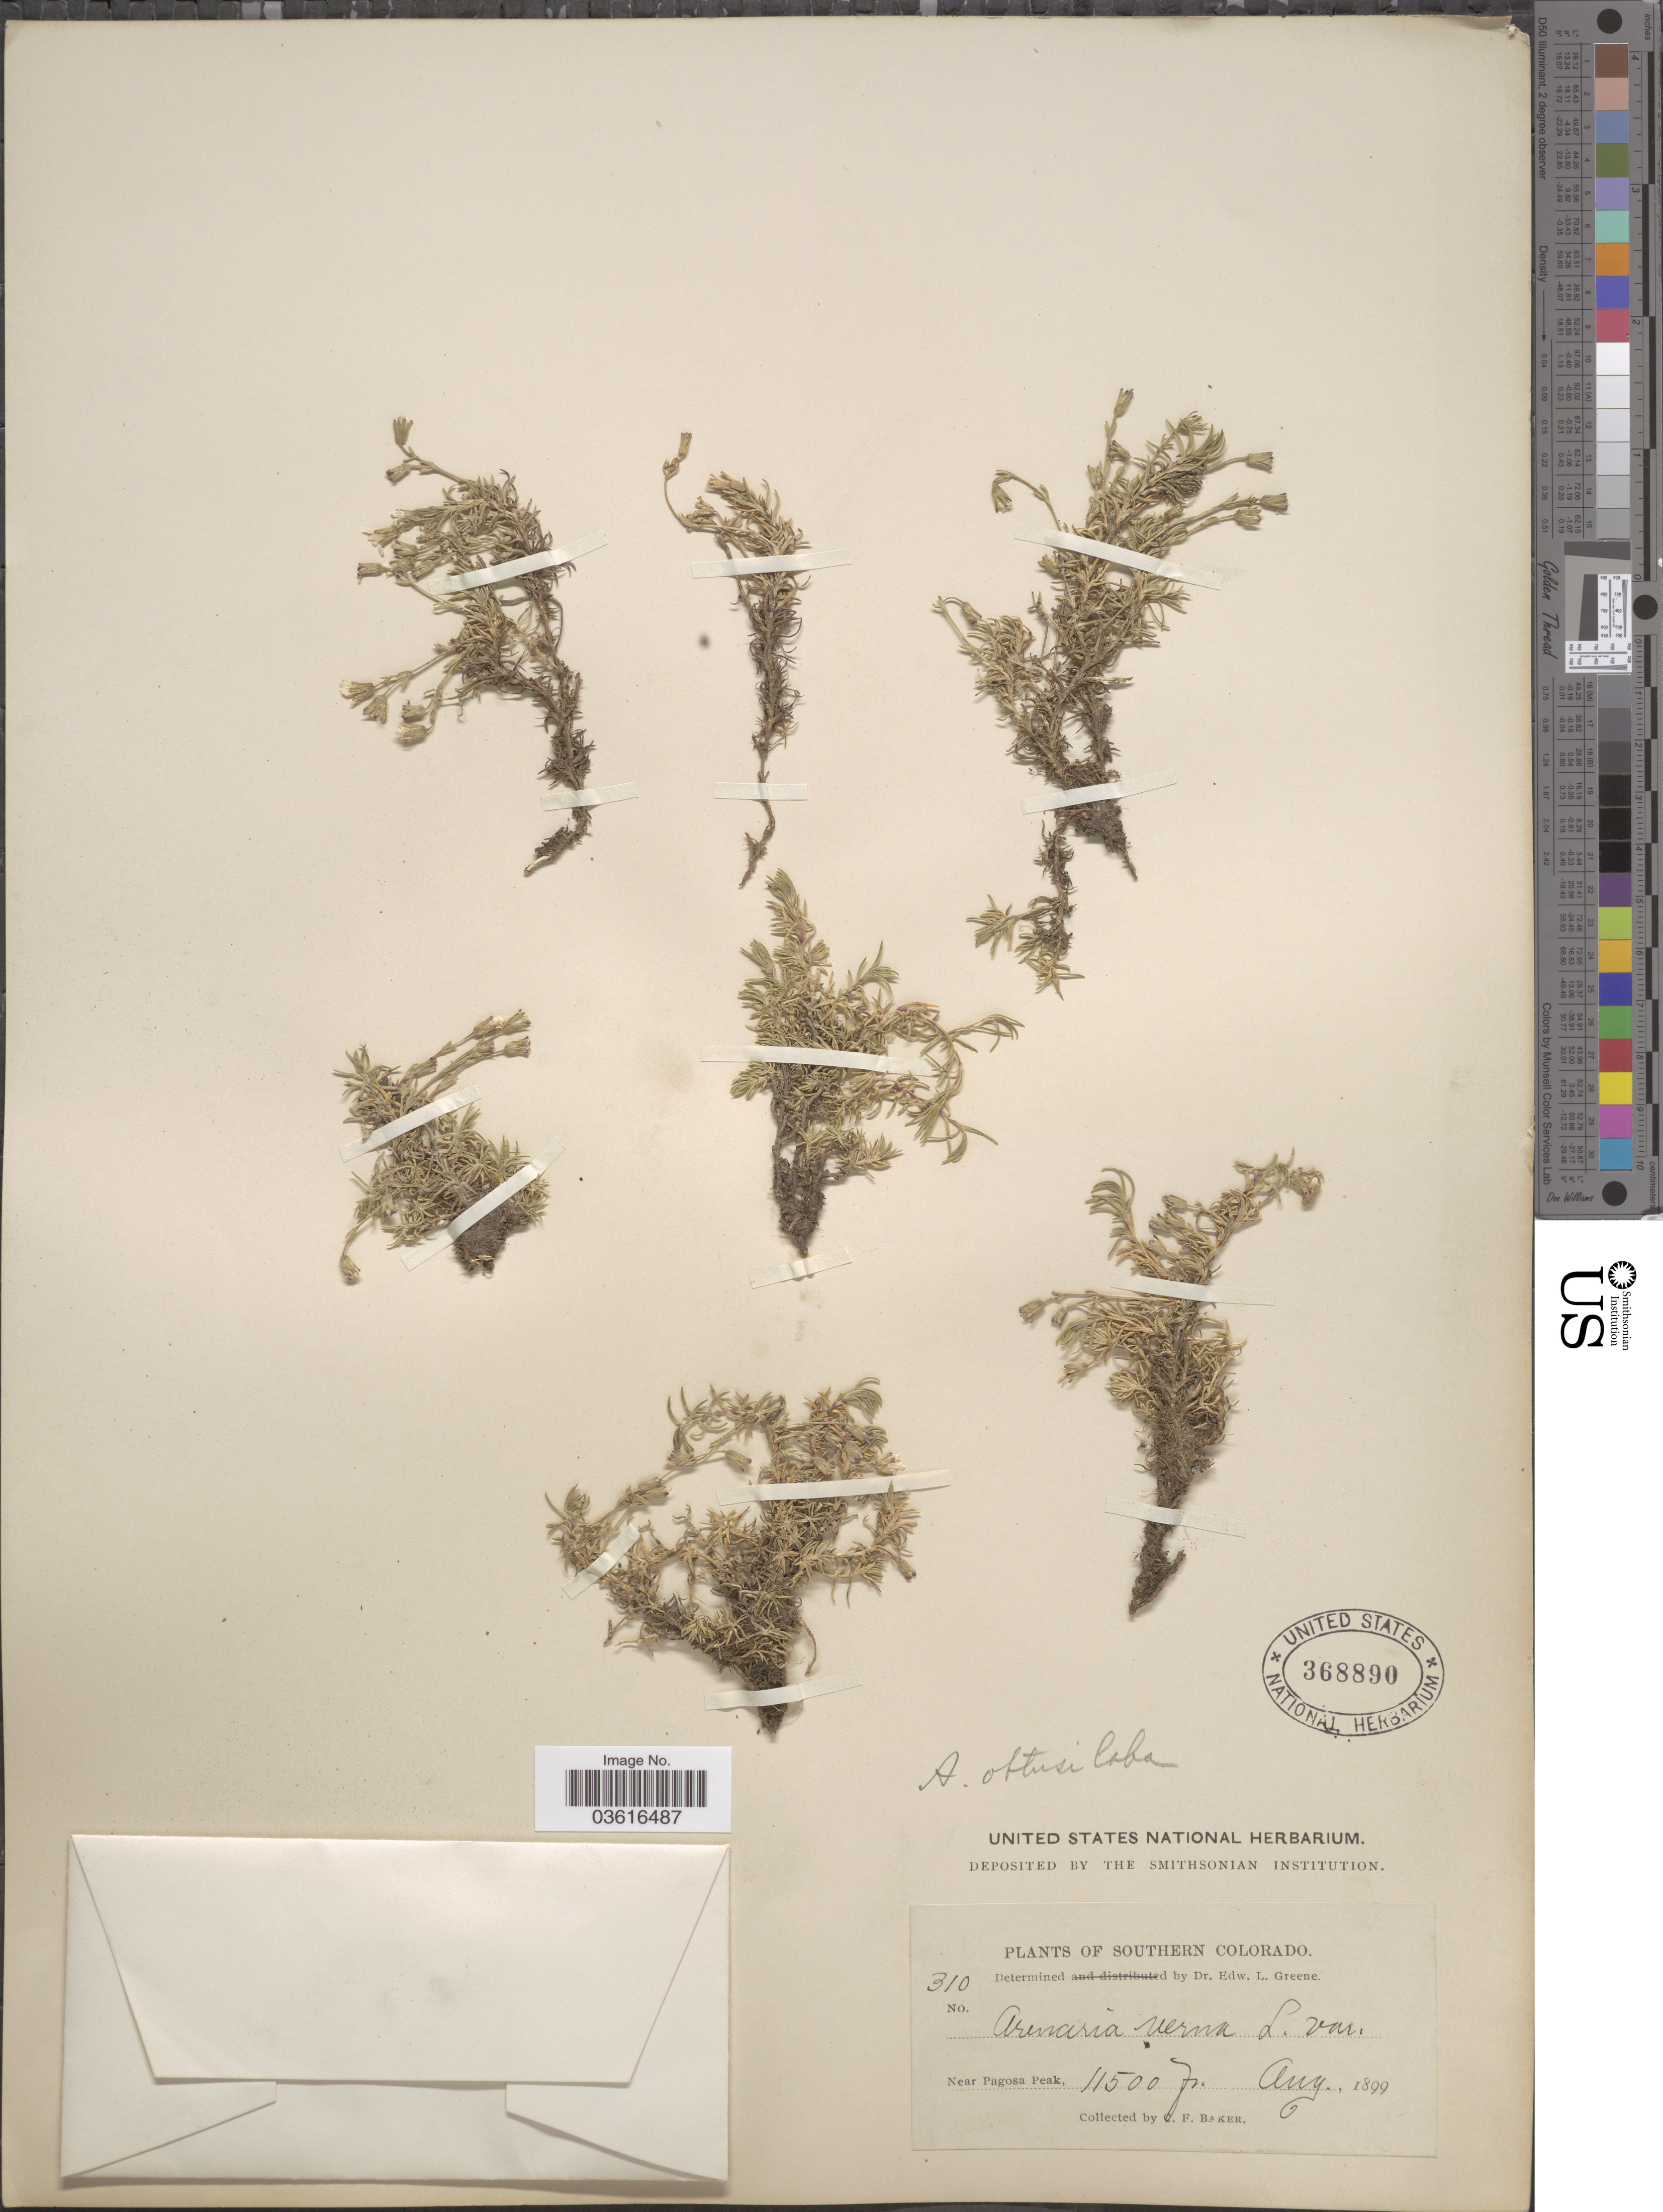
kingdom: Plantae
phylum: Tracheophyta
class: Magnoliopsida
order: Caryophyllales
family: Caryophyllaceae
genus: Cherleria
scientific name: Cherleria obtusiloba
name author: (Rydb.) A.J. Moore & Dillenb.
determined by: Strong, M. T., (US), Smithsonian Institution - National Museum of Natural History (UNITED STATES)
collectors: C. F. Baker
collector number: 310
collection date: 1899-08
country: United States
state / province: Colorado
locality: Southern Colorad. Near Pagosa Peak.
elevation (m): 3505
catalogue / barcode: US 368890